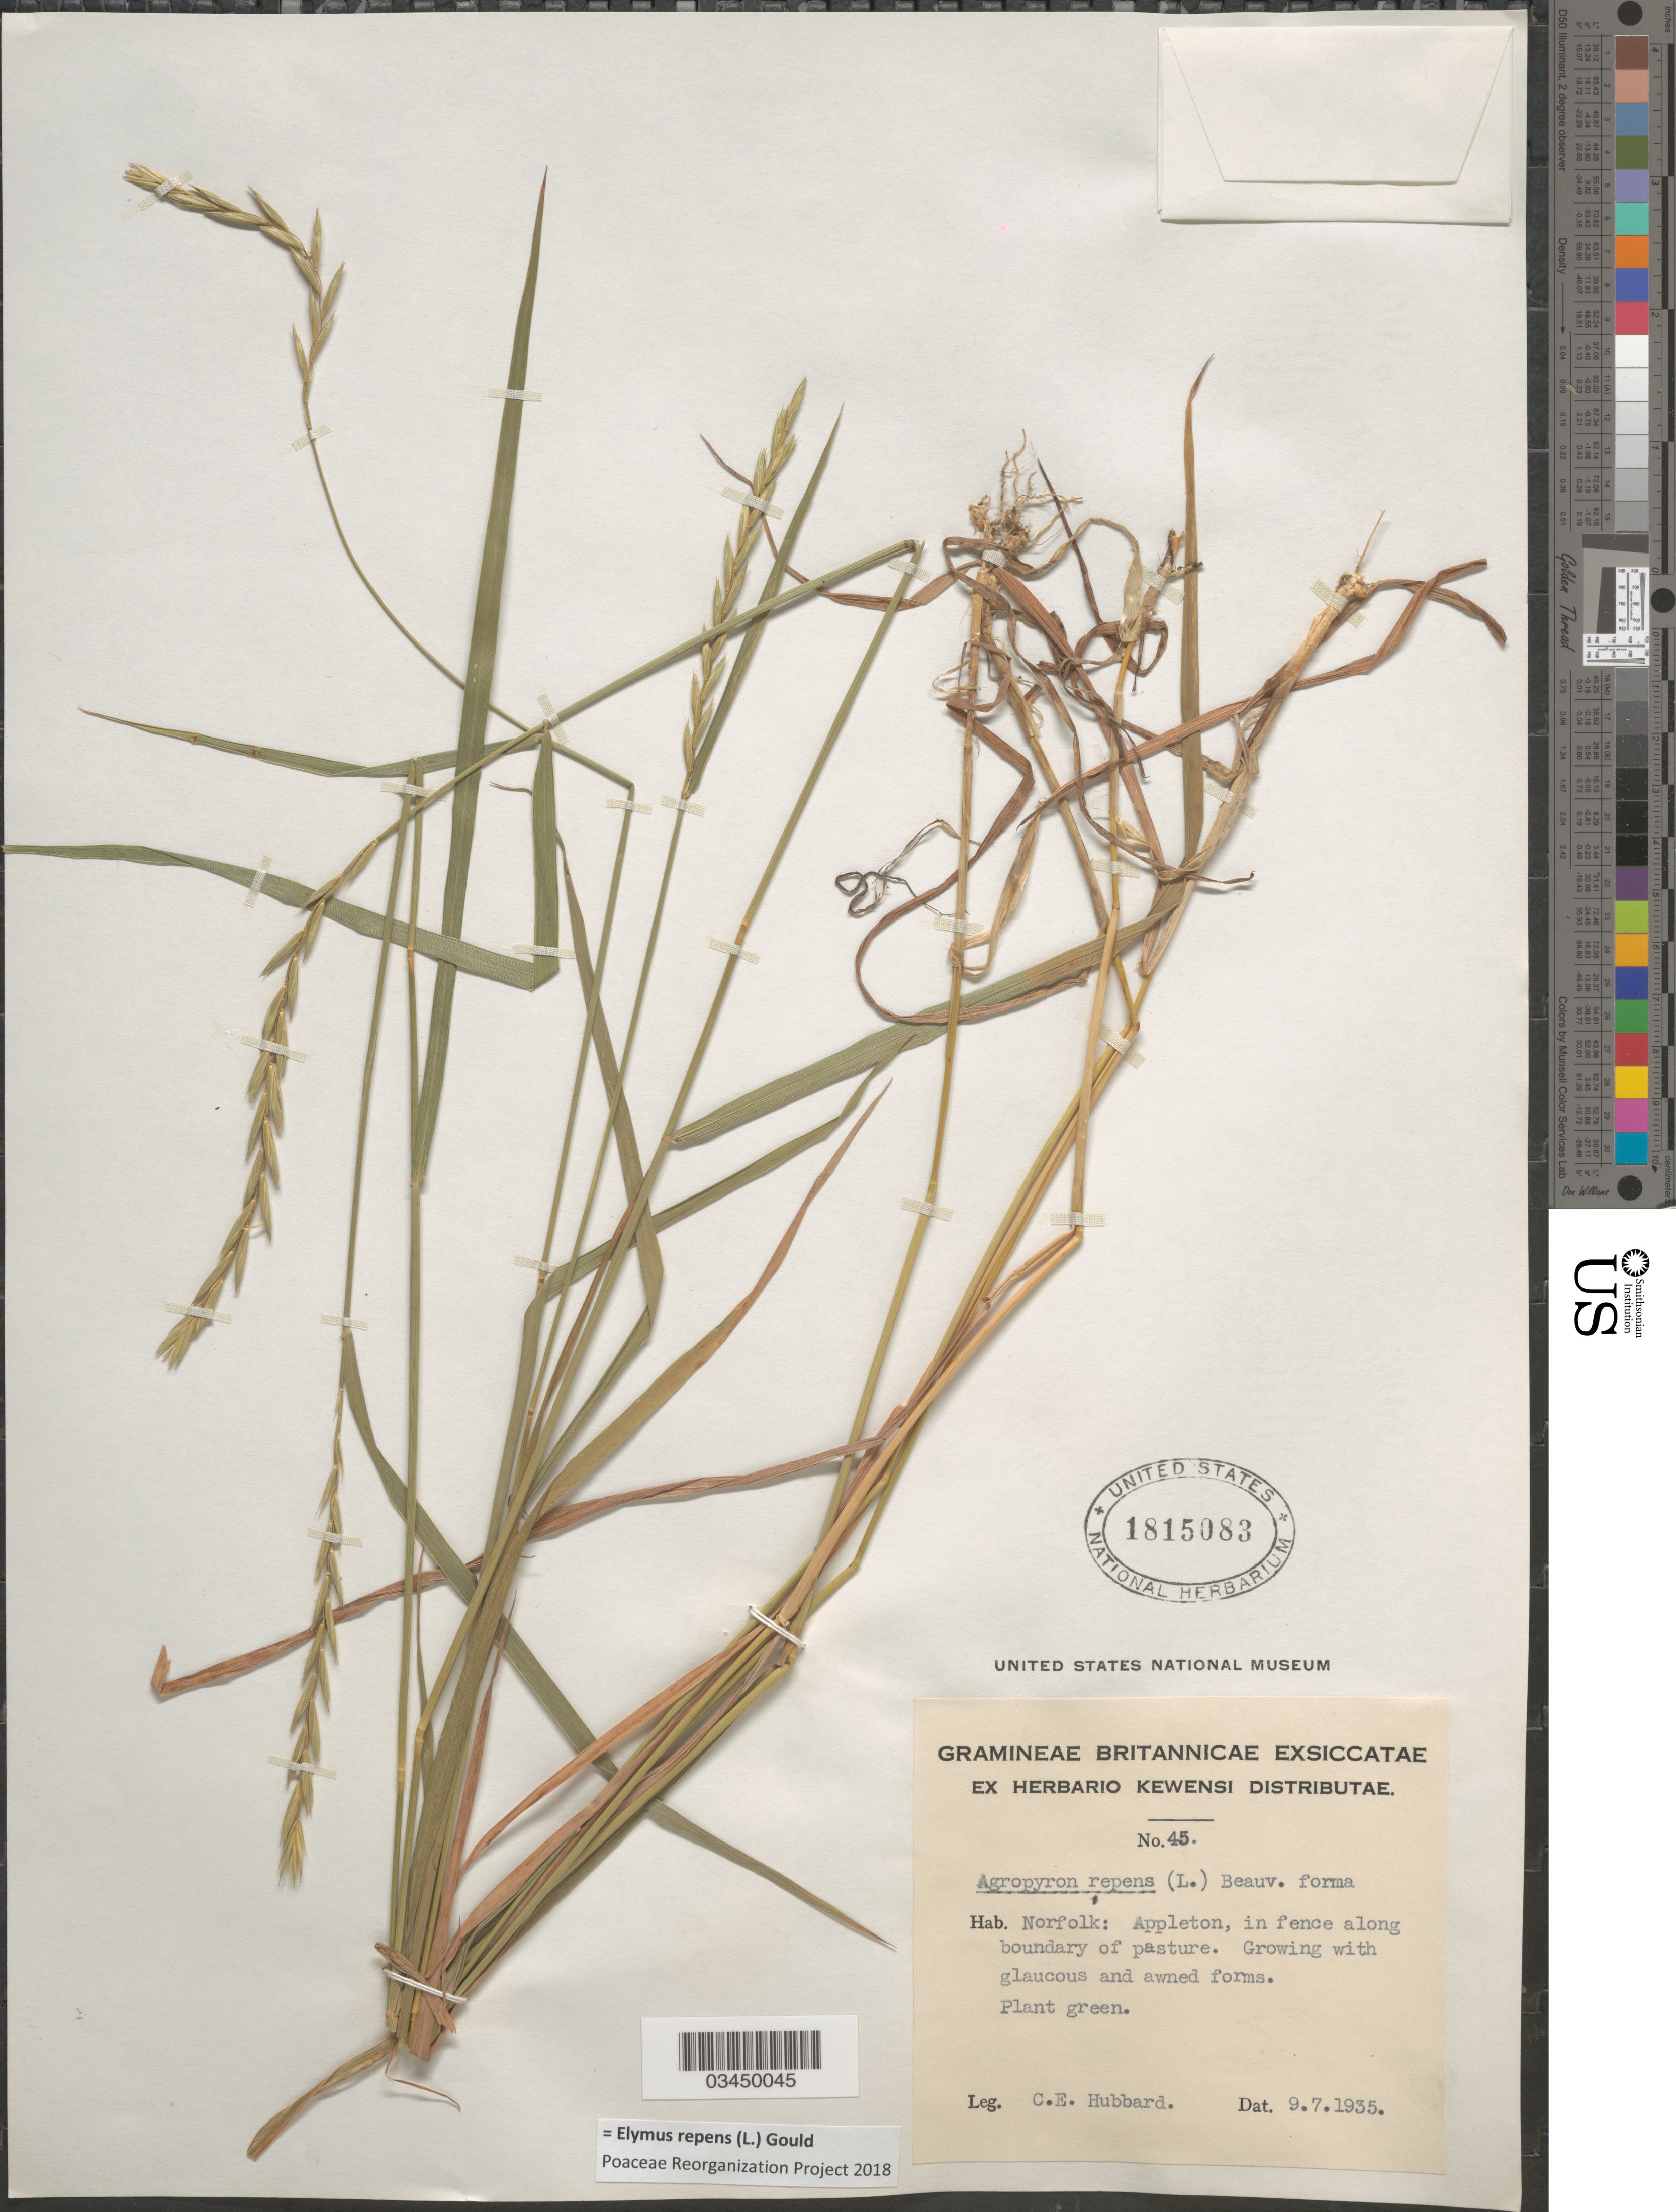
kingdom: Plantae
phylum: Tracheophyta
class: Liliopsida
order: Poales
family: Poaceae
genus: Elymus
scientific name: Elymus repens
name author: (L.) Gould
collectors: C. E. Hubbard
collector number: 45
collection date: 1935-07-09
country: United Kingdom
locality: Britannicae. Norfolk: Appleton, in fence along boundary of pasture.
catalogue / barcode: US 1815083